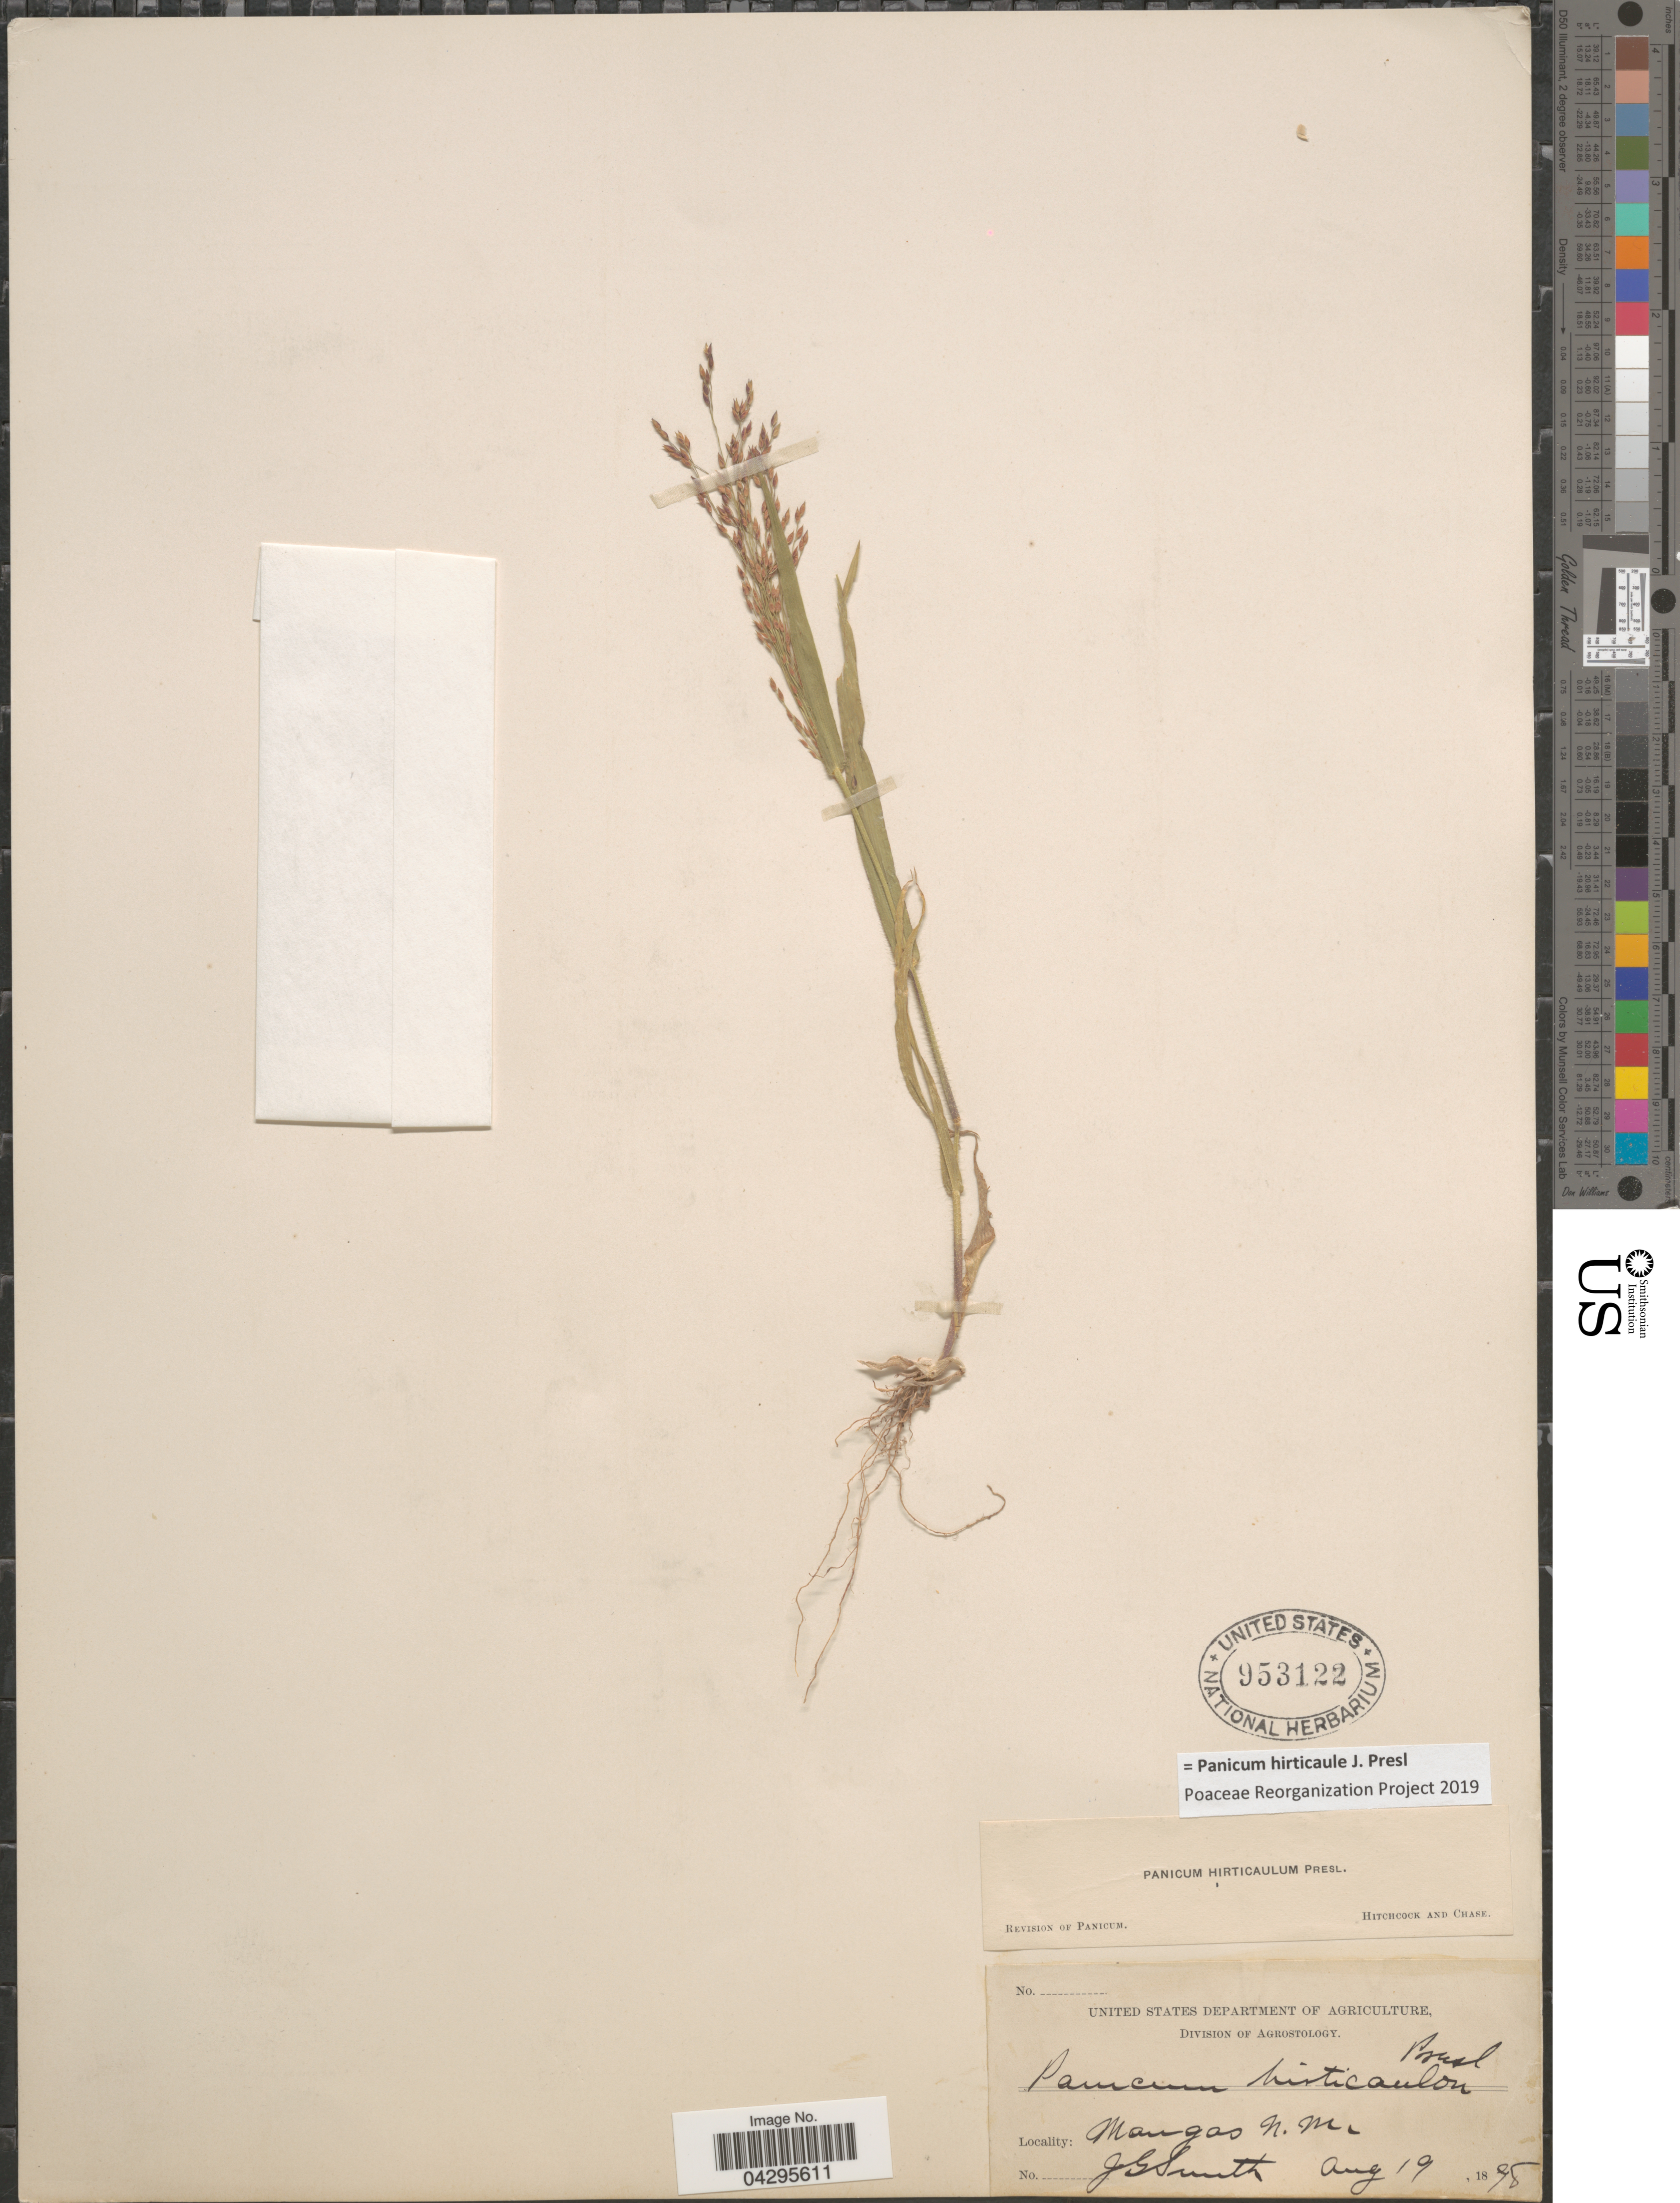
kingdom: Plantae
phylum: Tracheophyta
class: Liliopsida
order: Poales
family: Poaceae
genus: Panicum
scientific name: Panicum hirticaule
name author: J. Presl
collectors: G. S. Smith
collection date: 1898-08-19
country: United States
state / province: New Mexico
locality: Mangas.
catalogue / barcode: US 953122